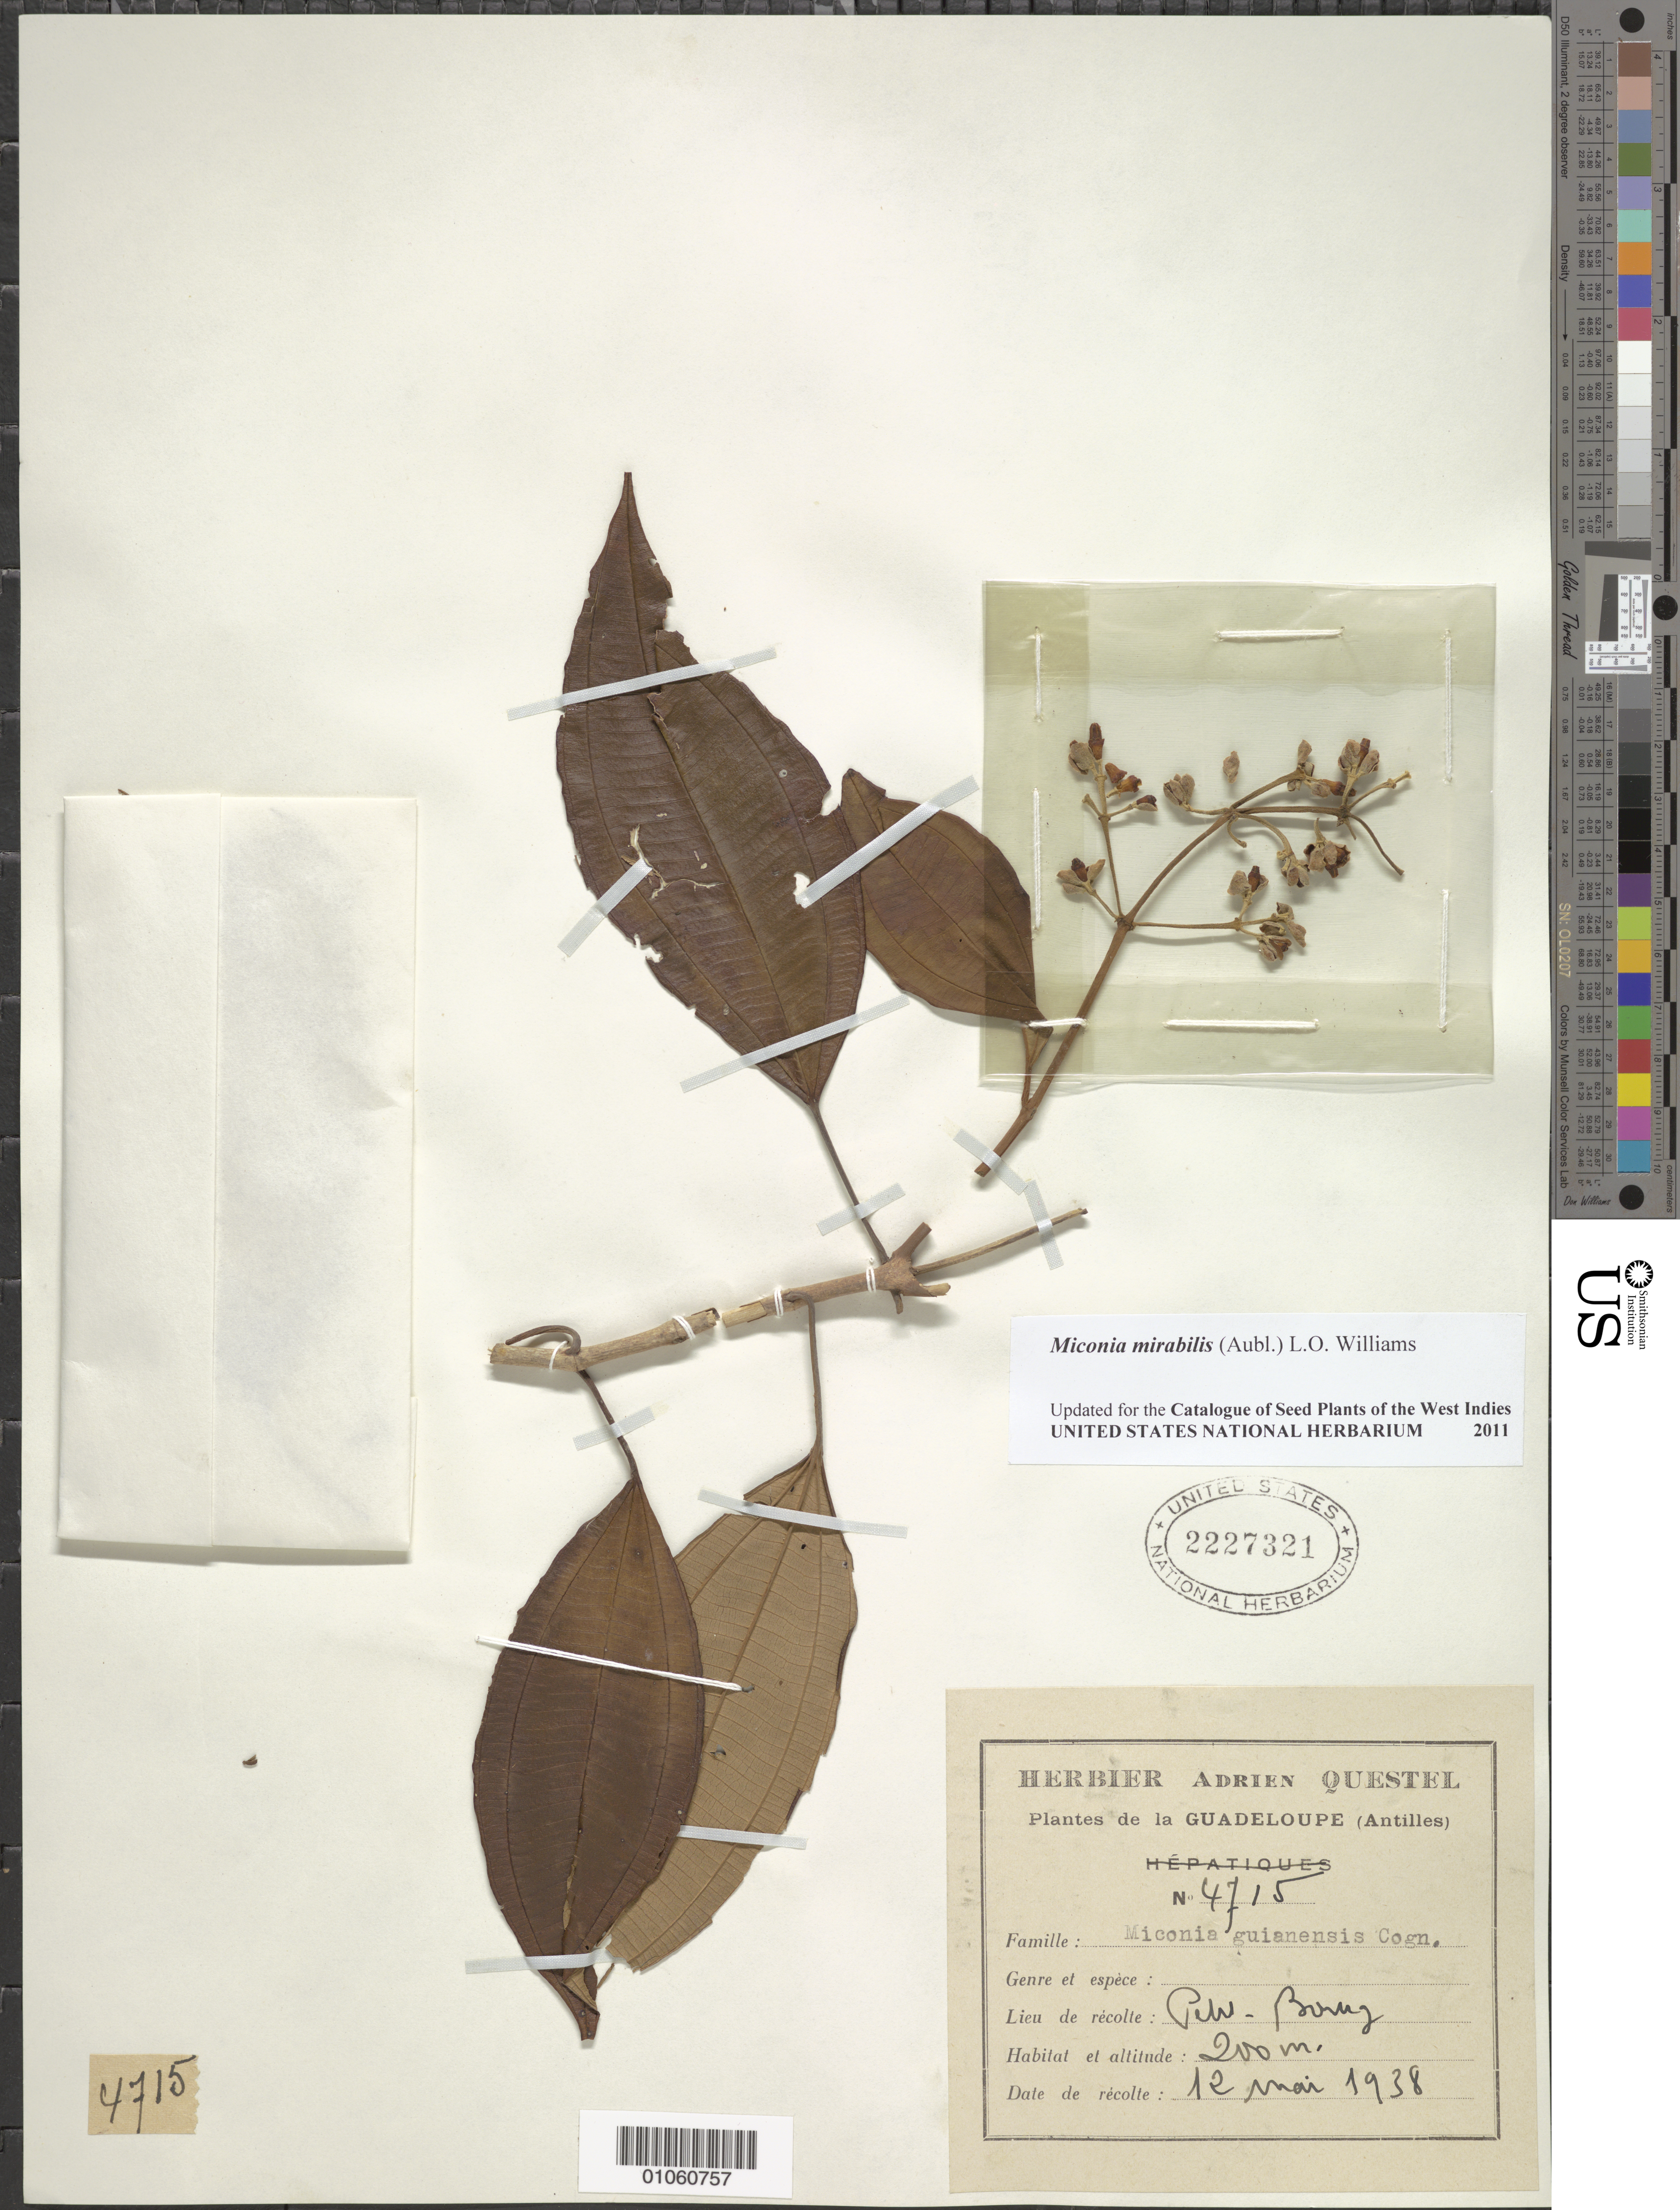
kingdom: Plantae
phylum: Tracheophyta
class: Magnoliopsida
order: Myrtales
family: Melastomataceae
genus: Miconia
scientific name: Miconia mirabilis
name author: (Aubl.) L.O. Williams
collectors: A. Questel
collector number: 4715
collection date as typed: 12 May 1938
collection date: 1938-05-12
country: Guadeloupe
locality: Petit Bourg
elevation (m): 200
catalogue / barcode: US 2227321